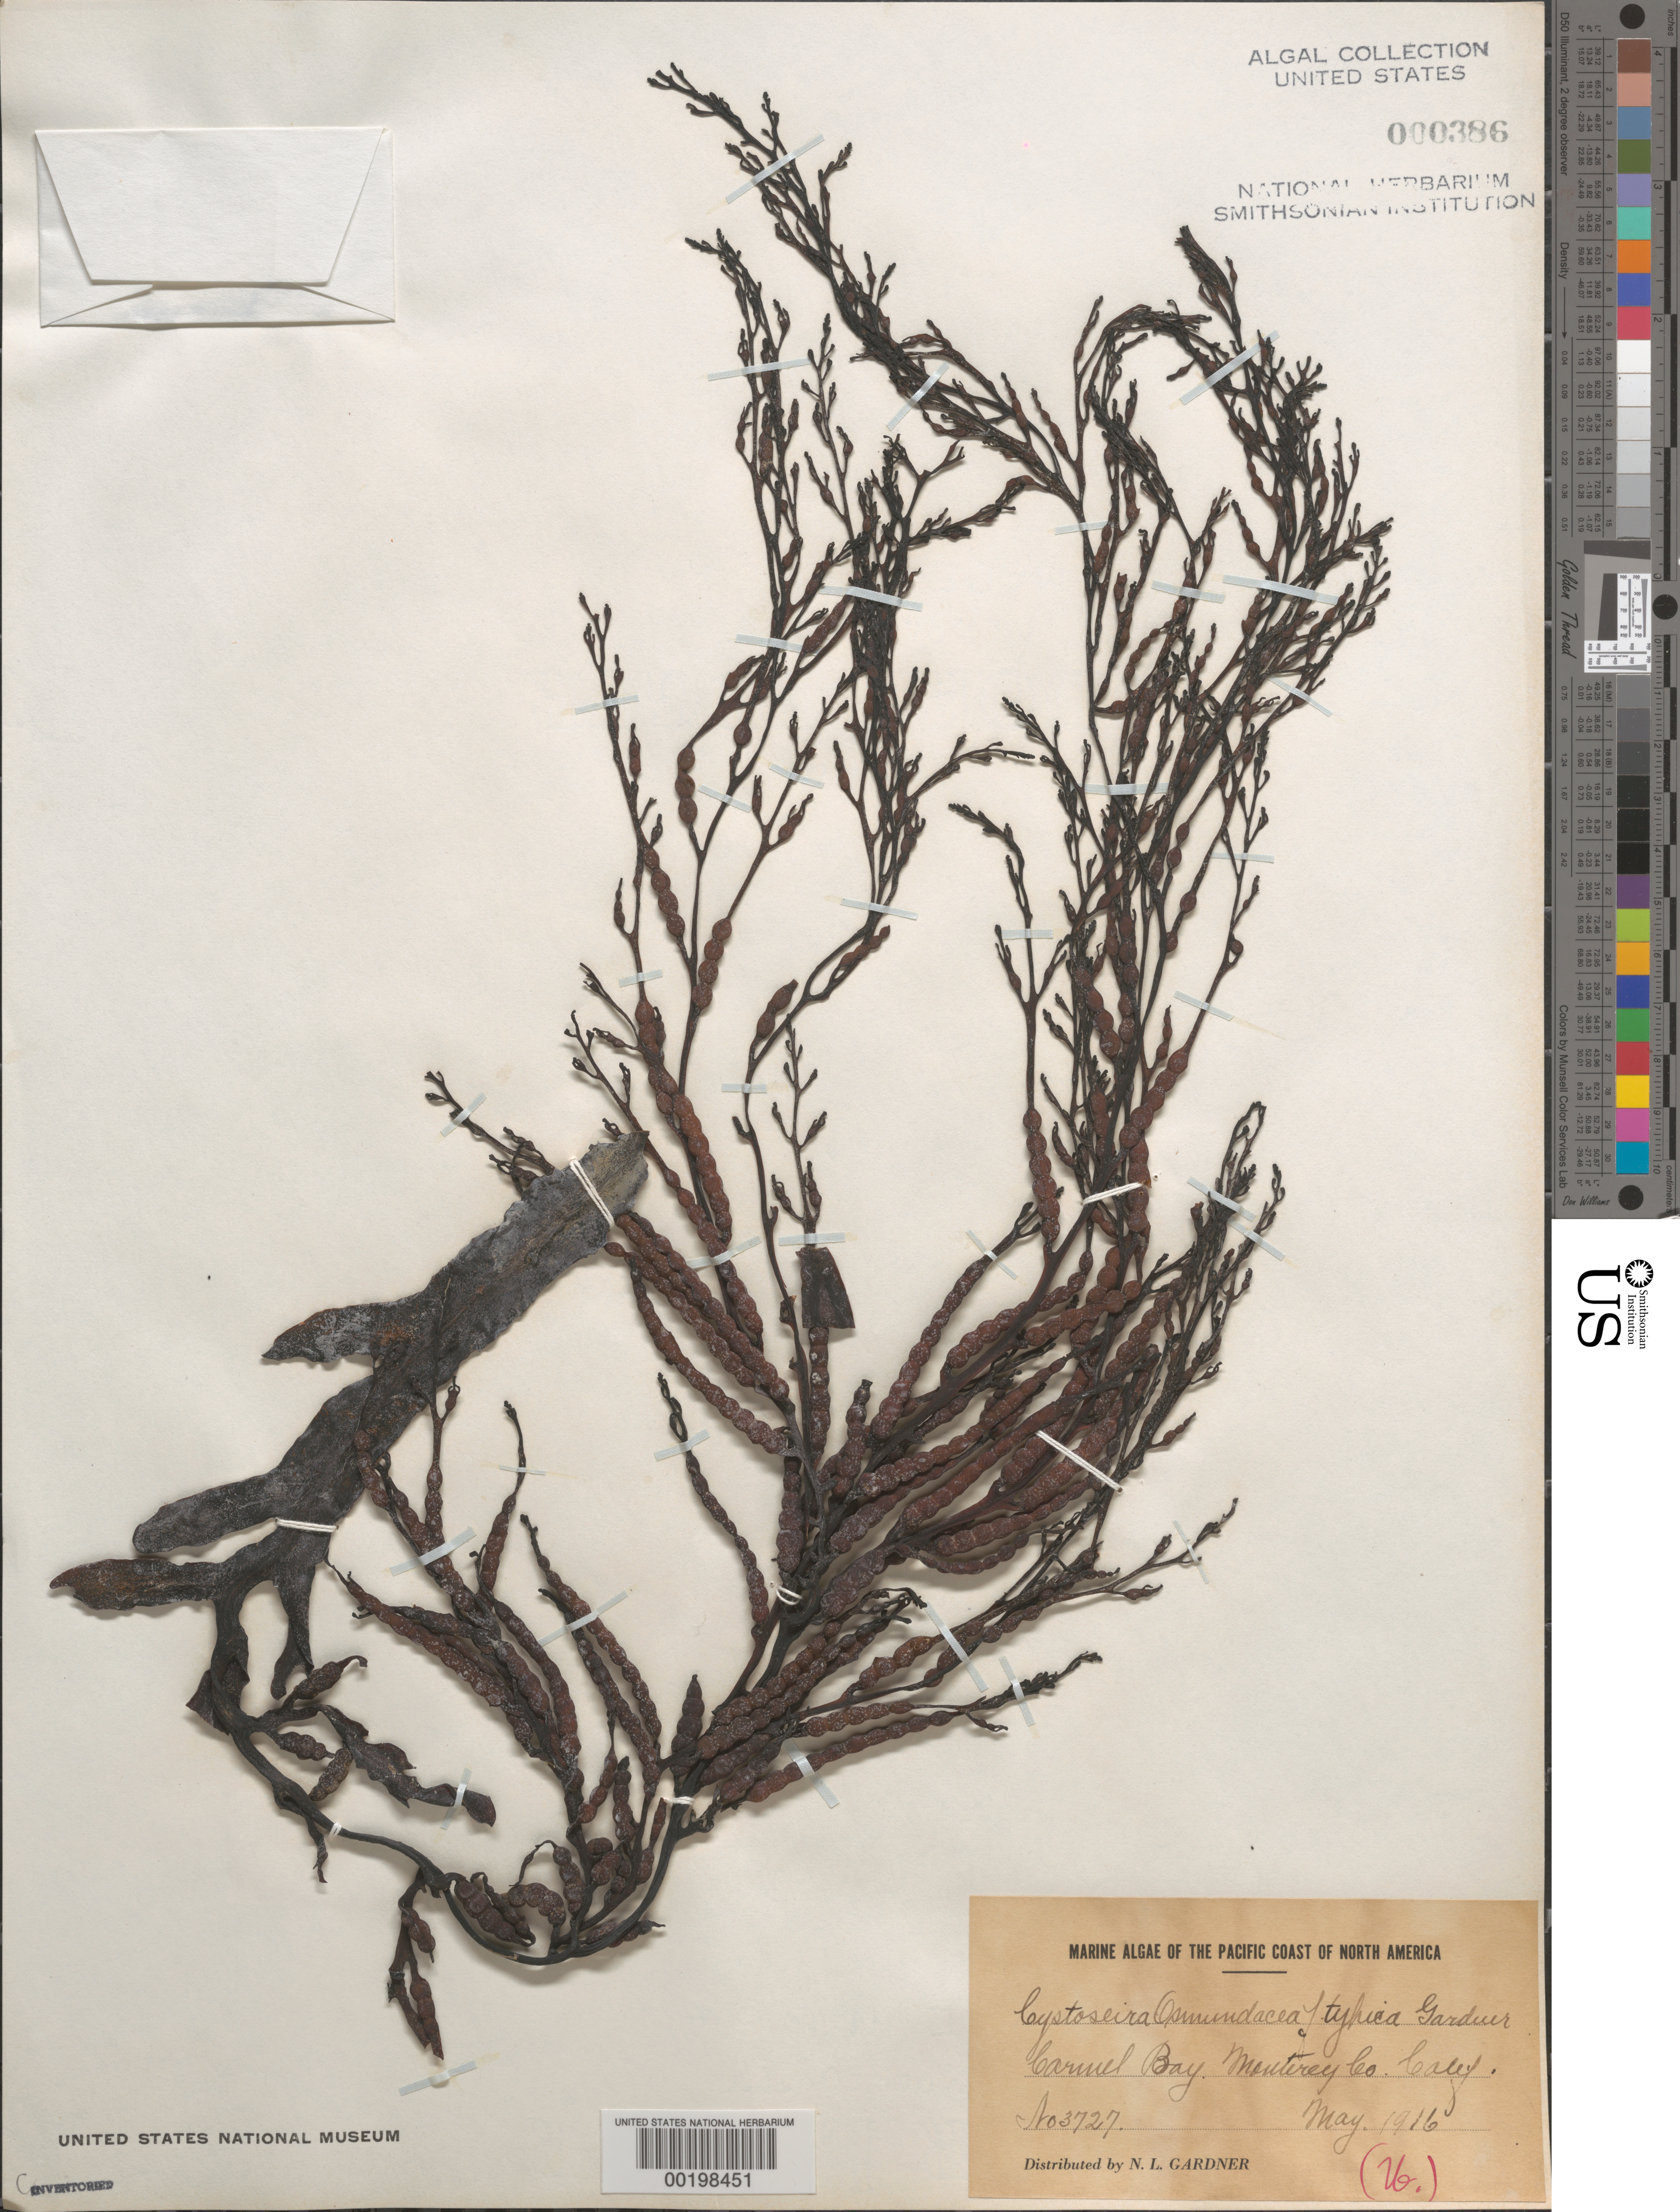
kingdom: Chromista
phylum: Ochrophyta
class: Phaeophyceae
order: Fucales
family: Sargassaceae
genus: Cystoseira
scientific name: Cystoseira osmundacea f. typica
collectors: N. Gardner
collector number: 3727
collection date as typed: May 1916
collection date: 1916-05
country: United States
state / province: California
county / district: Monterey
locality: Carmel Bay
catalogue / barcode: US 386